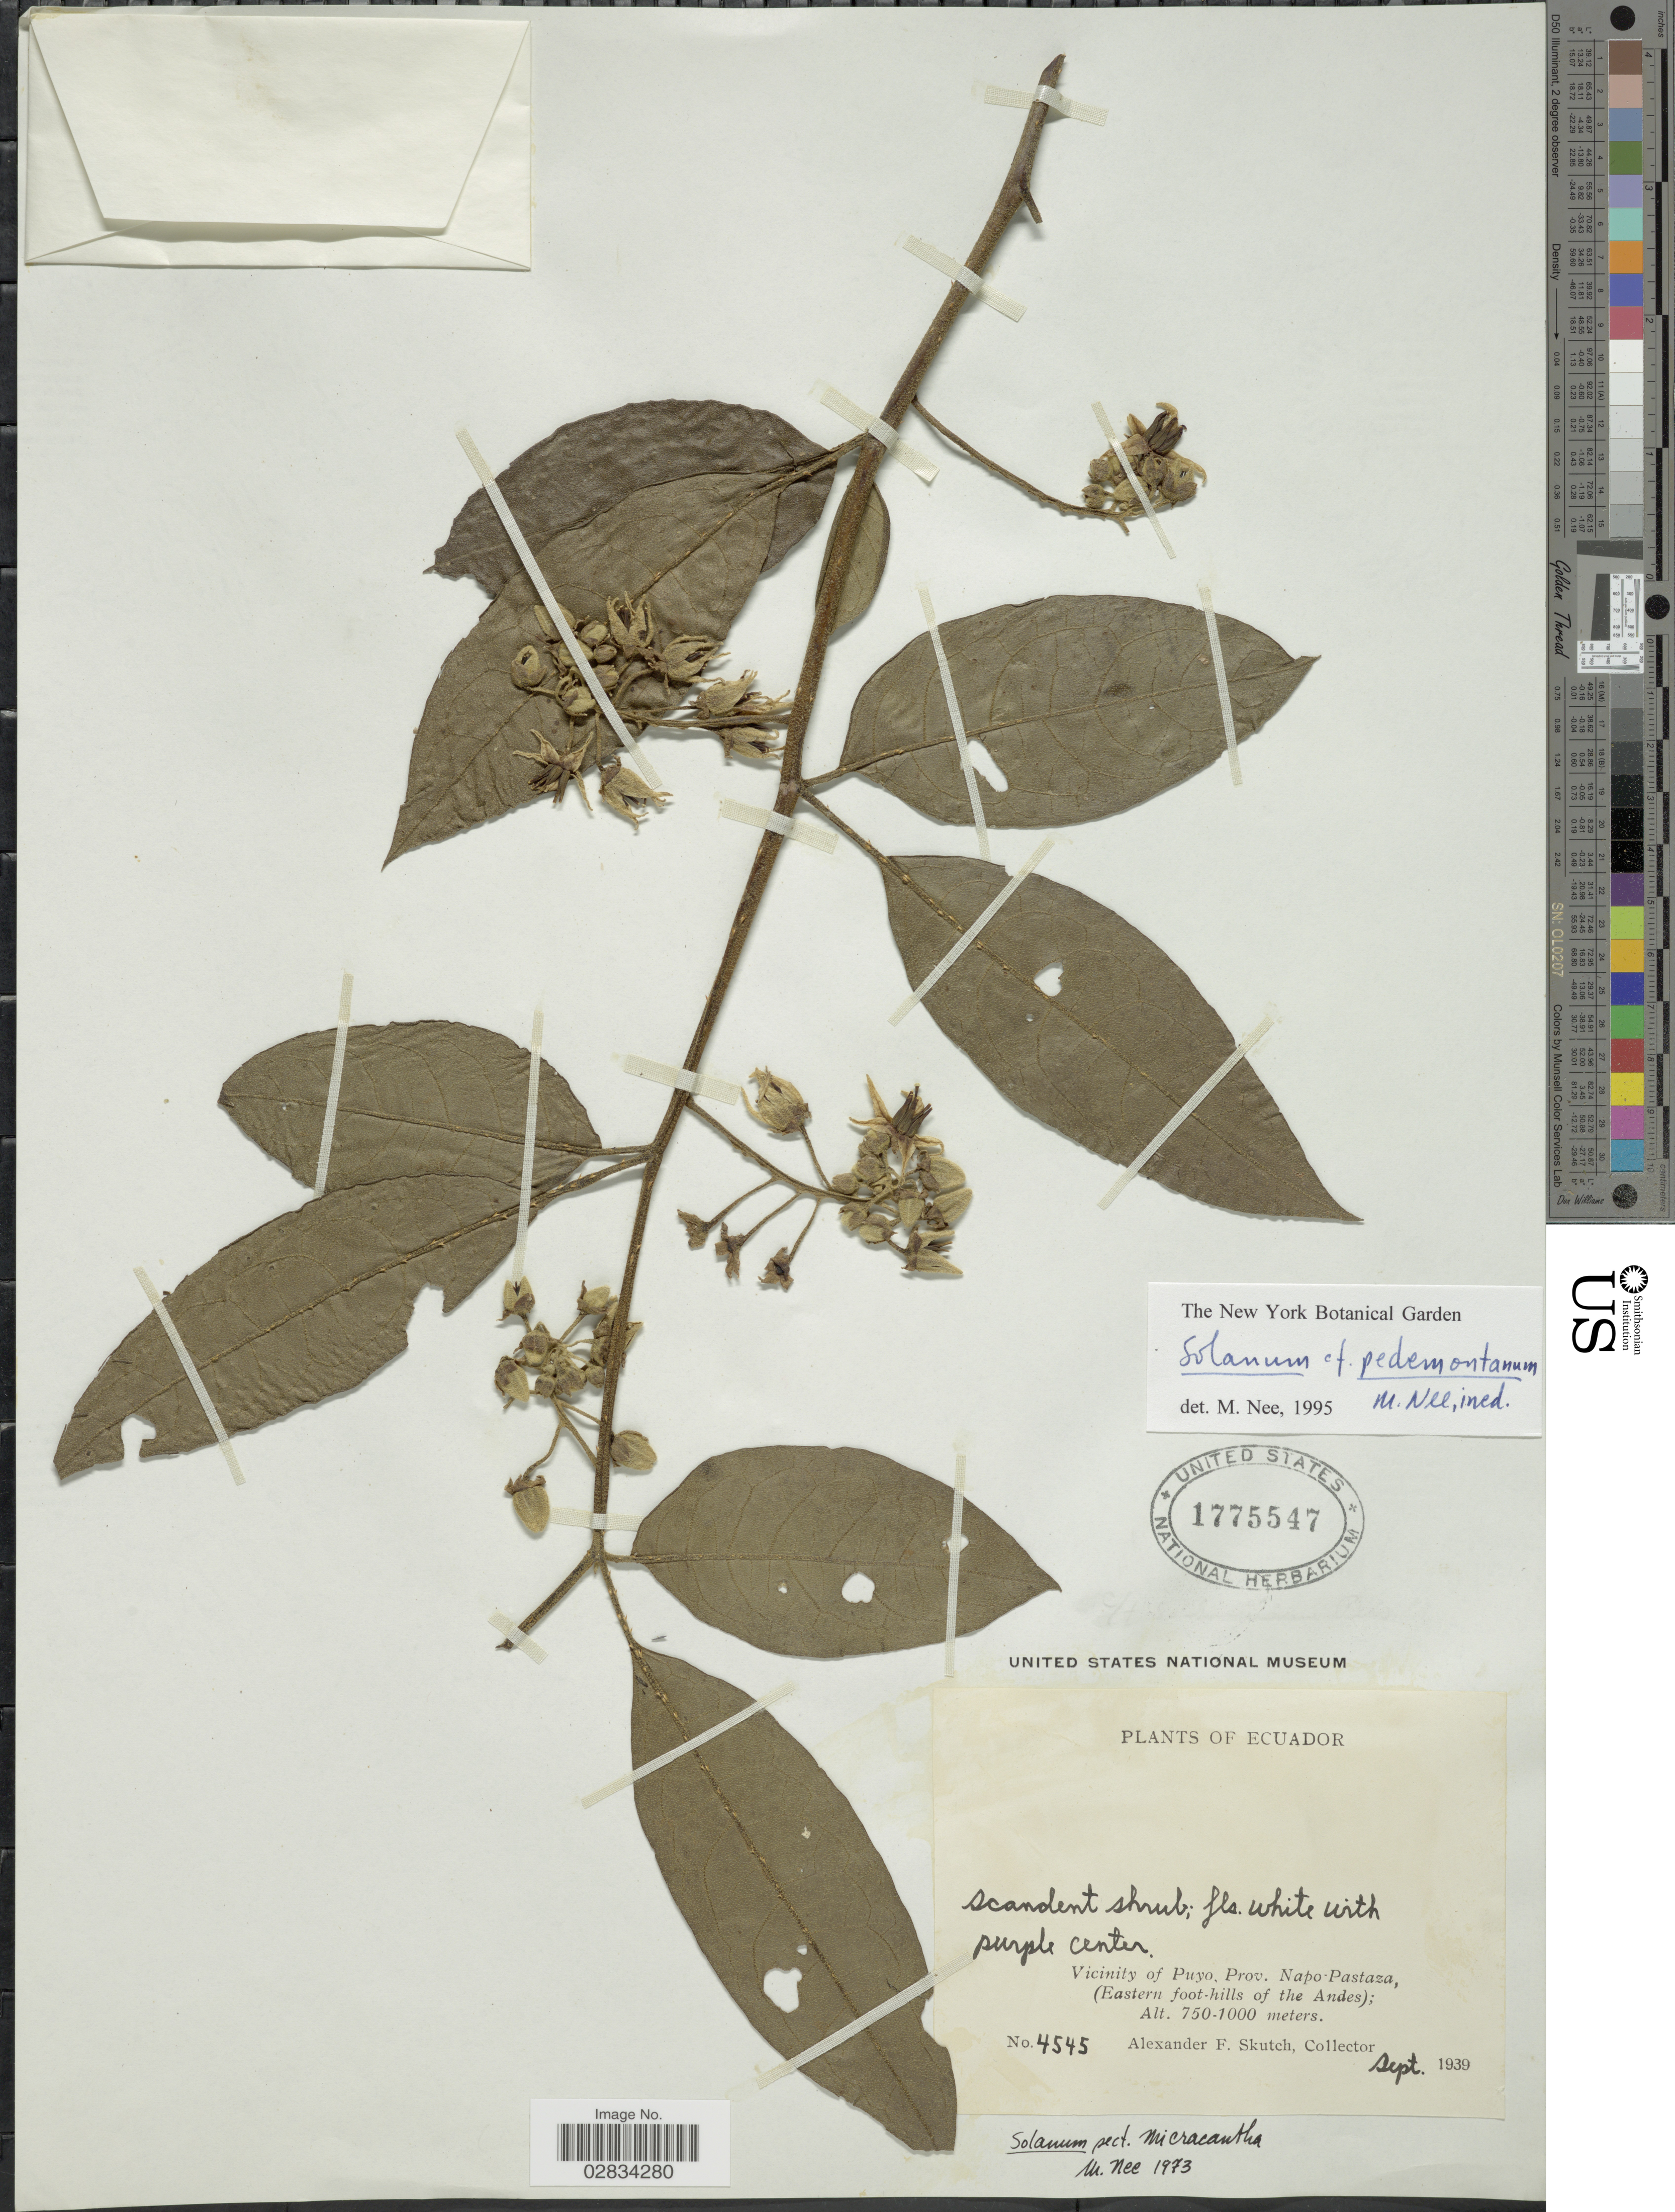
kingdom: Plantae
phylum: Tracheophyta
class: Magnoliopsida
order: Solanales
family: Solanaceae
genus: Solanum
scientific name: Solanum pedemontanum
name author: M. Nee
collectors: A. F. Skutch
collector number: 4545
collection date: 1939-09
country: Ecuador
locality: Vicinity of Puyo, Prov. Napo-Pastaza, (Eastern foot-hills of the Andes).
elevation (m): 750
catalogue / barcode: US 1775547